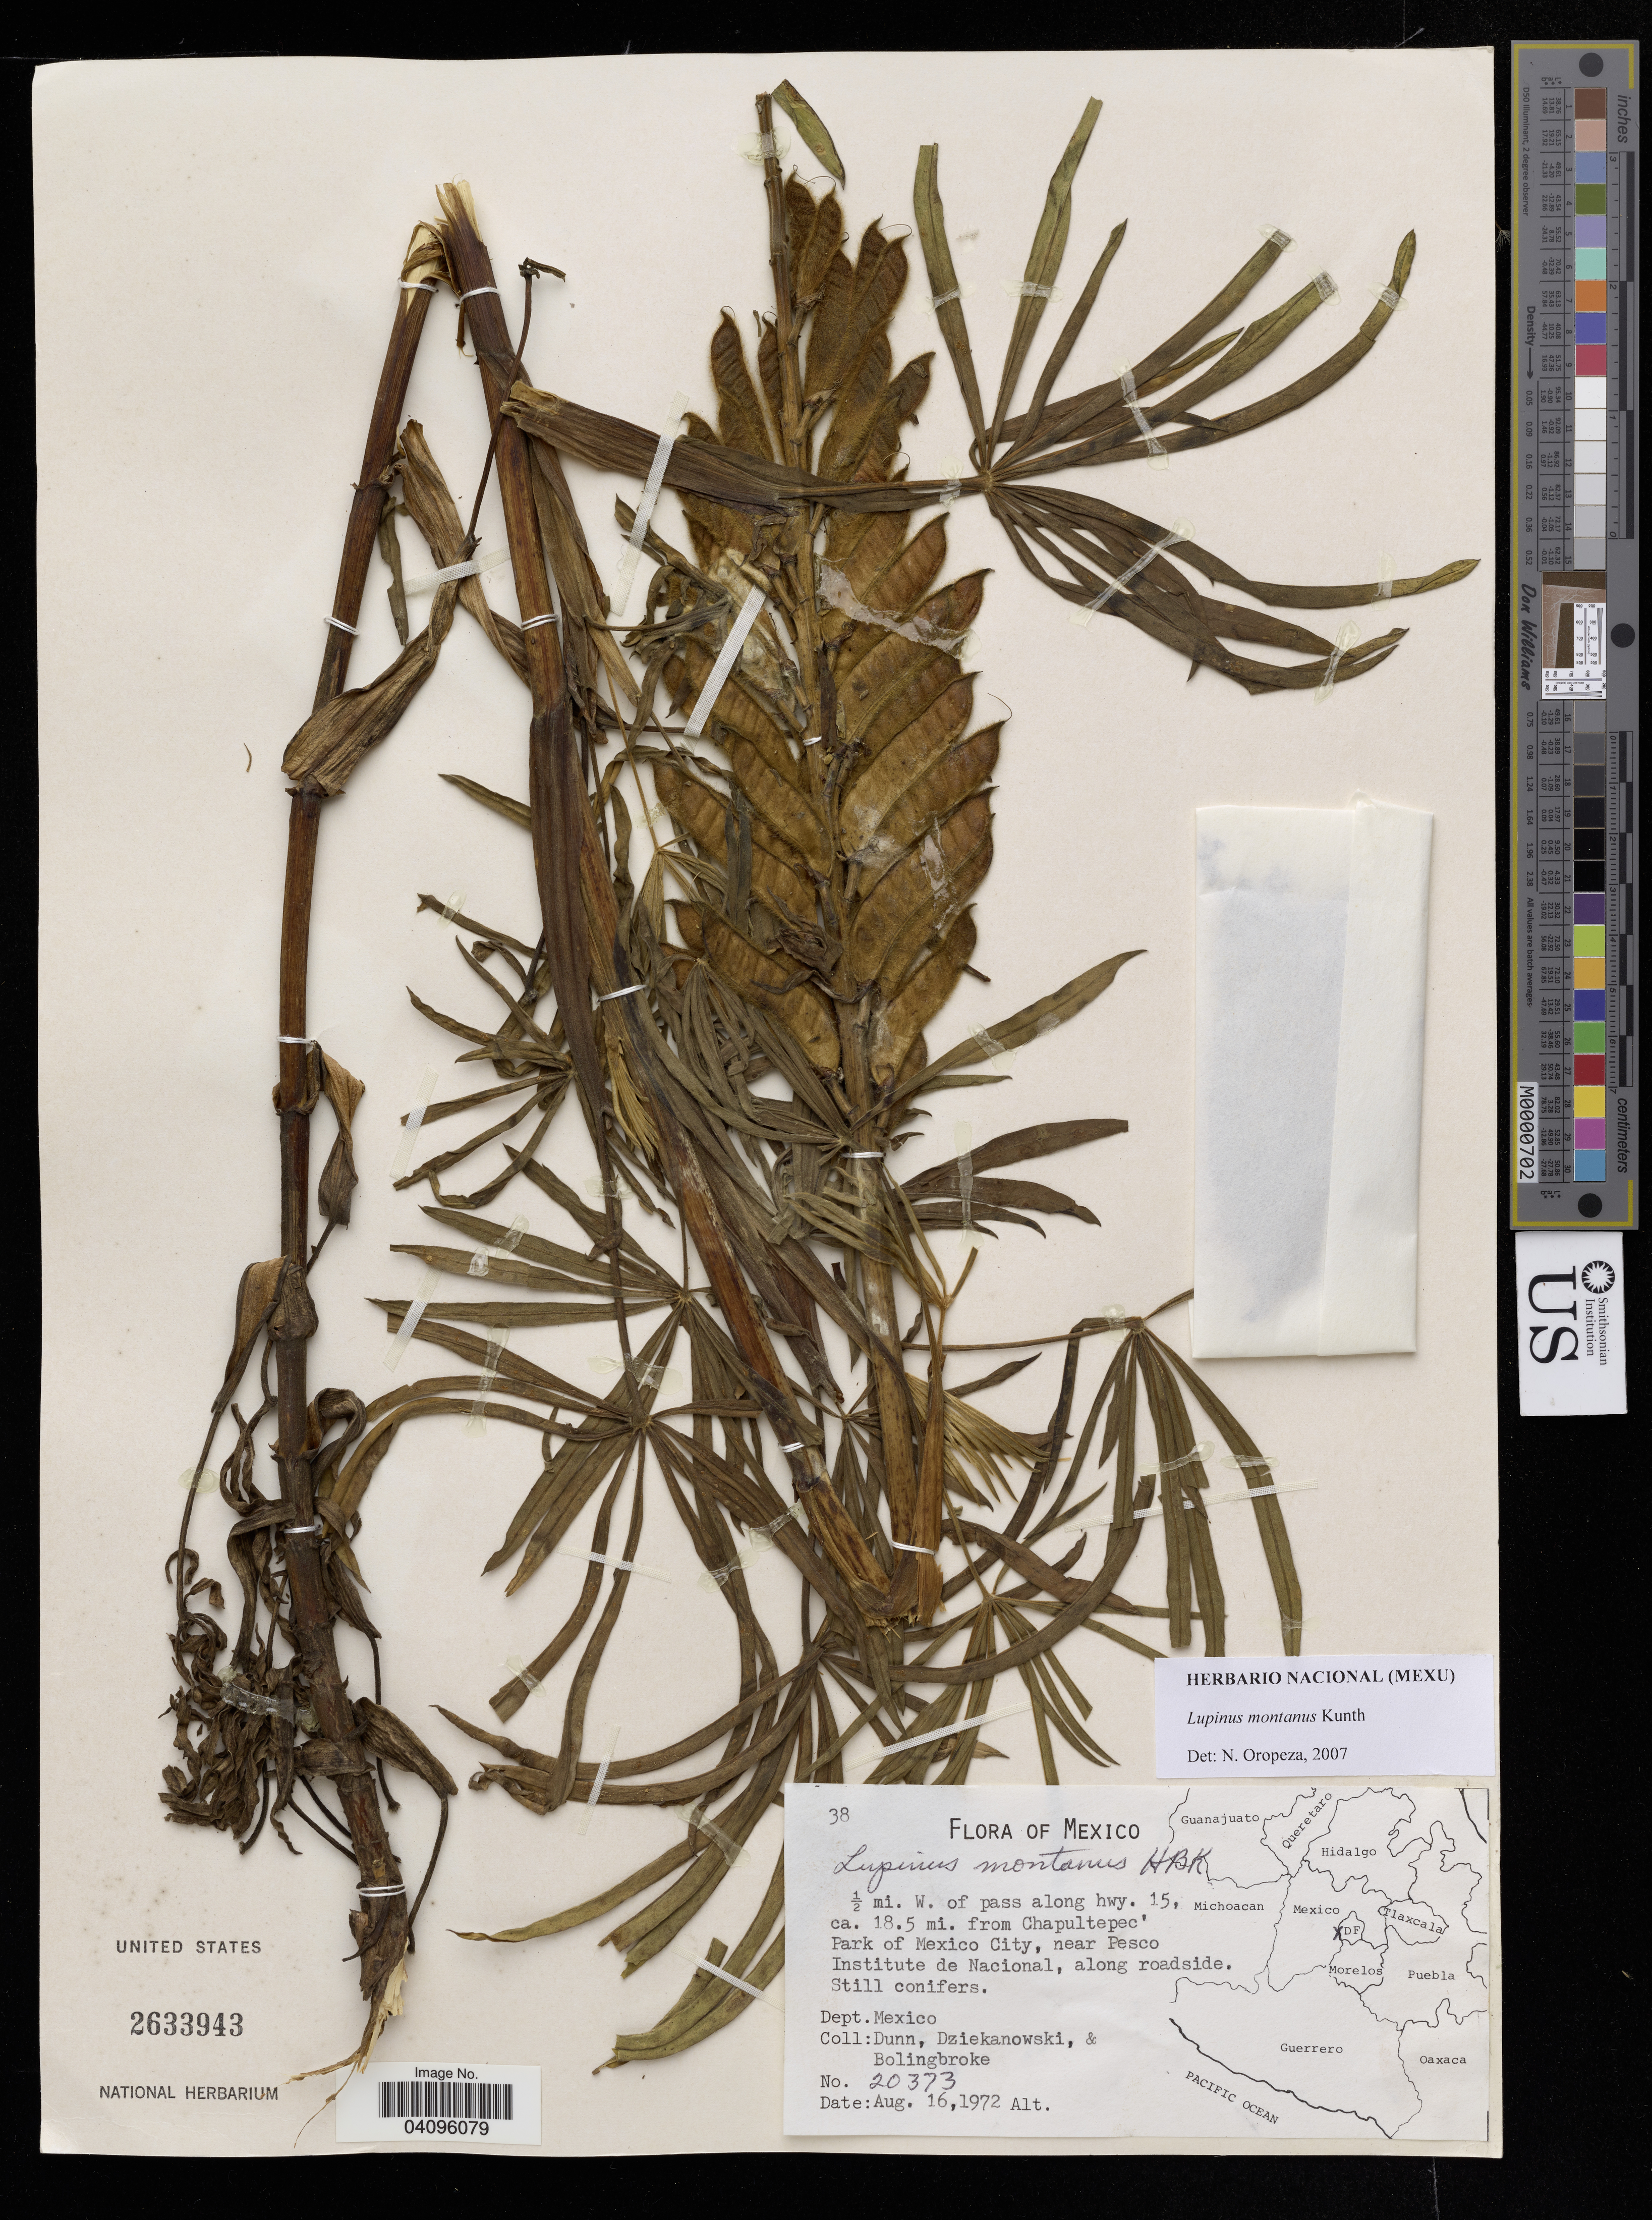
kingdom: Plantae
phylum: Tracheophyta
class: Magnoliopsida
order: Fabales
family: Fabaceae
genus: Lupinus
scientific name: Lupinus montanus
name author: Kunth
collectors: -- Dunn, Dziekanowski & -. Bolingbroke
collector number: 20373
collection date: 1972-08-16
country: Mexico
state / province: México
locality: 1/2 mi. W. of pass along hwy. 15, ca. 18.5 mi. from Chapultepec' Park of Mexico City, near Pesco Institute de Nacional, along roadside.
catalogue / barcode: US 2633943